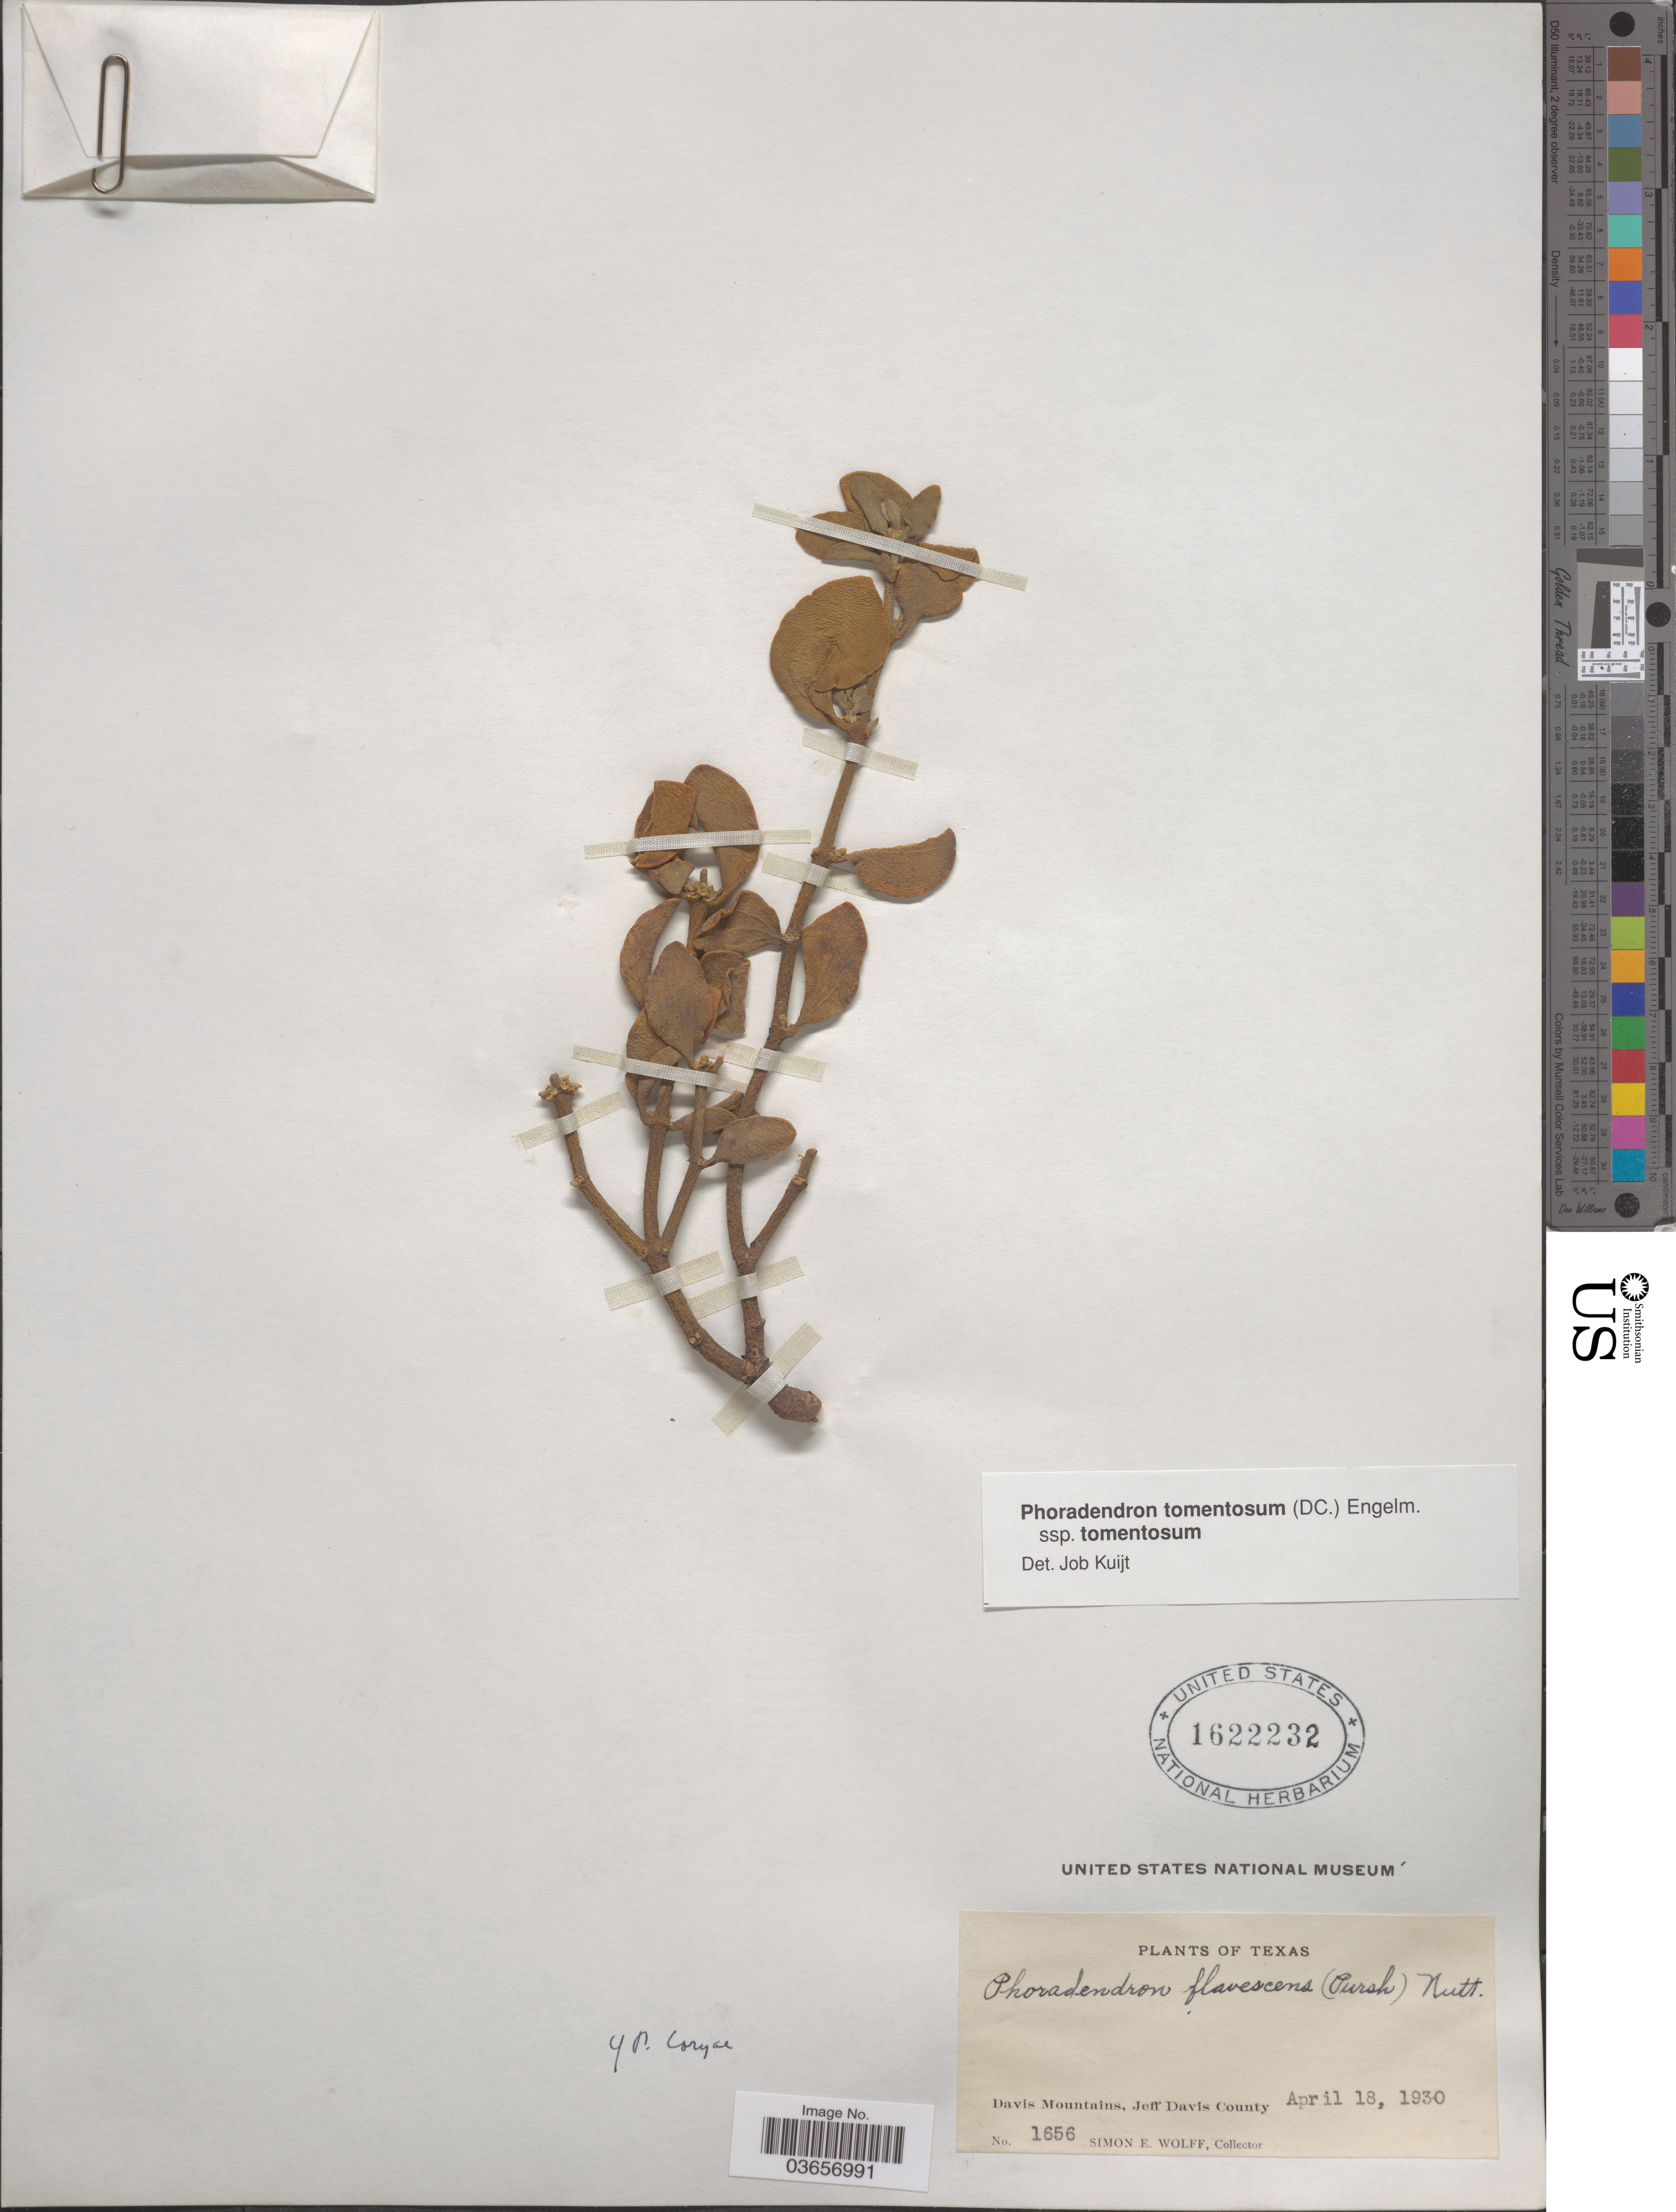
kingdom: Plantae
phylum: Tracheophyta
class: Magnoliopsida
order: Santalales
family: Viscaceae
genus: Phoradendron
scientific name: Phoradendron tomentosum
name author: DC.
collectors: S. E. Wolff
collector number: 1656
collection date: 1930-04-18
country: United States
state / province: Texas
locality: Davis Mountains, Jeff Davis County.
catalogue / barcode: US 1622232